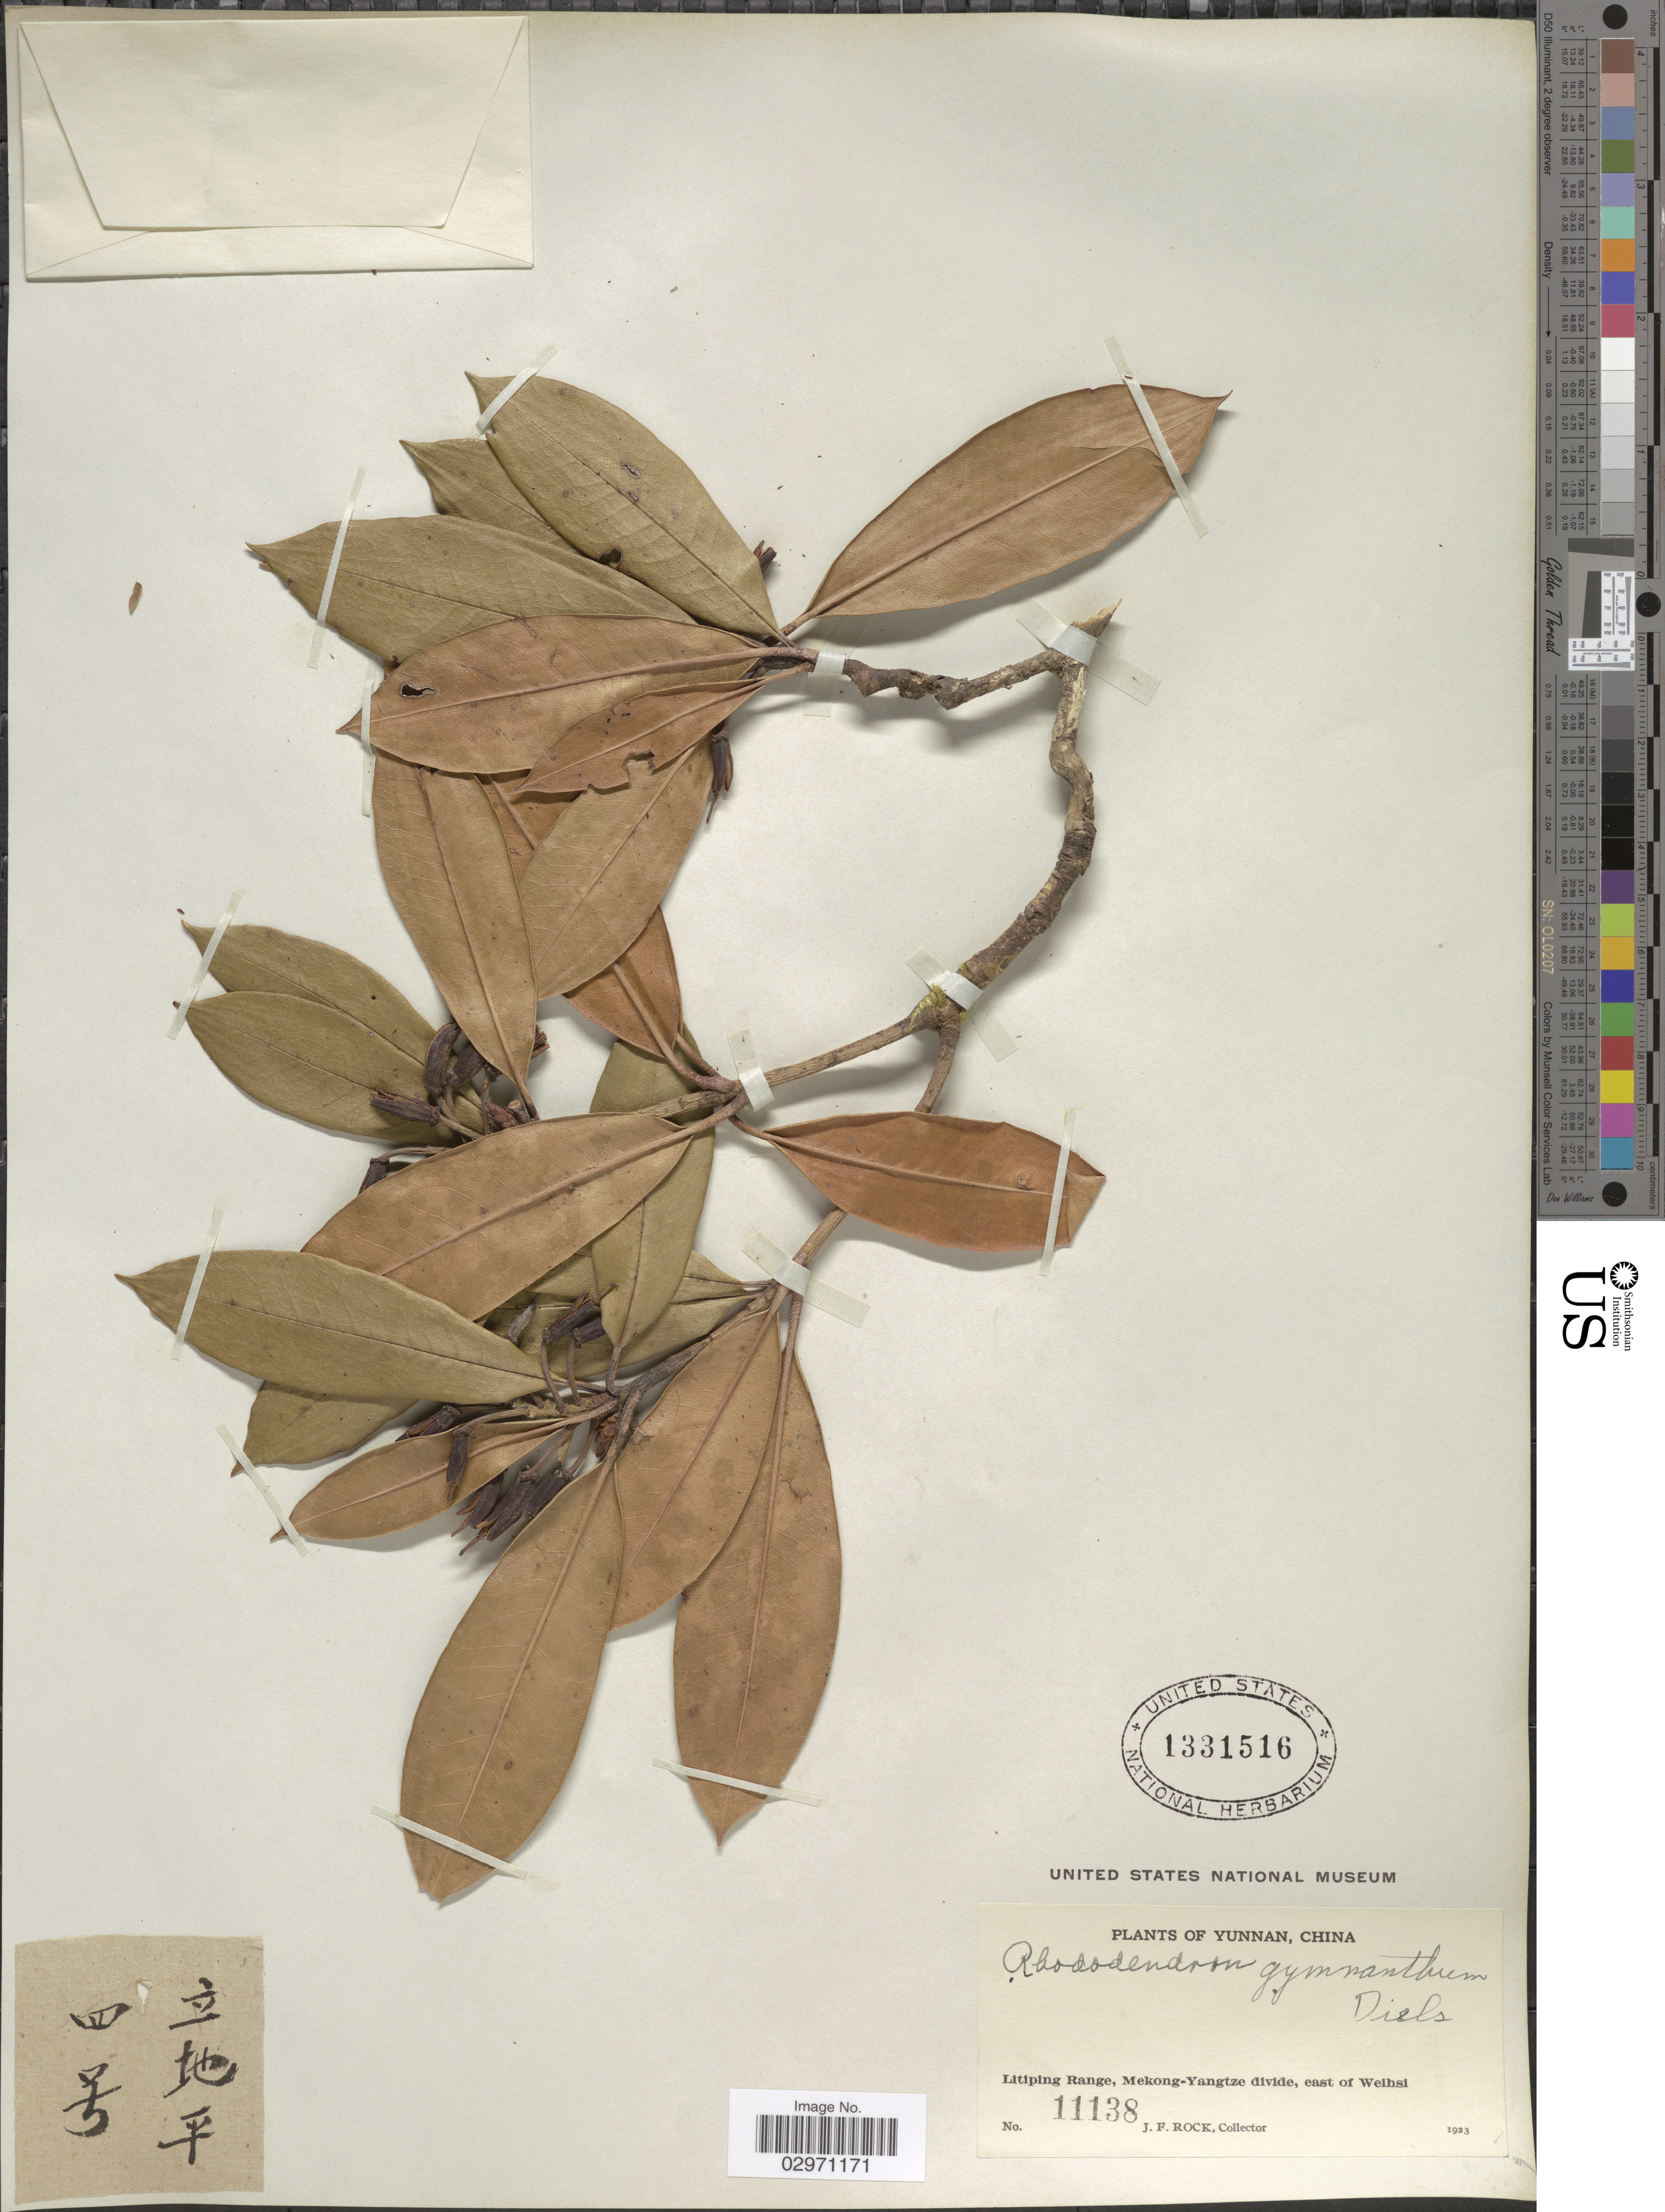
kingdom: Plantae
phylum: Tracheophyta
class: Magnoliopsida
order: Ericales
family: Ericaceae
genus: Rhododendron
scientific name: Rhododendron gymnanthum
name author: Diels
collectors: J. Rock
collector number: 11138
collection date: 1923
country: China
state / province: Yunnan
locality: Litiping Range, Mekong-Yangtze divide, east of Weihsi.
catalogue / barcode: US 1331516